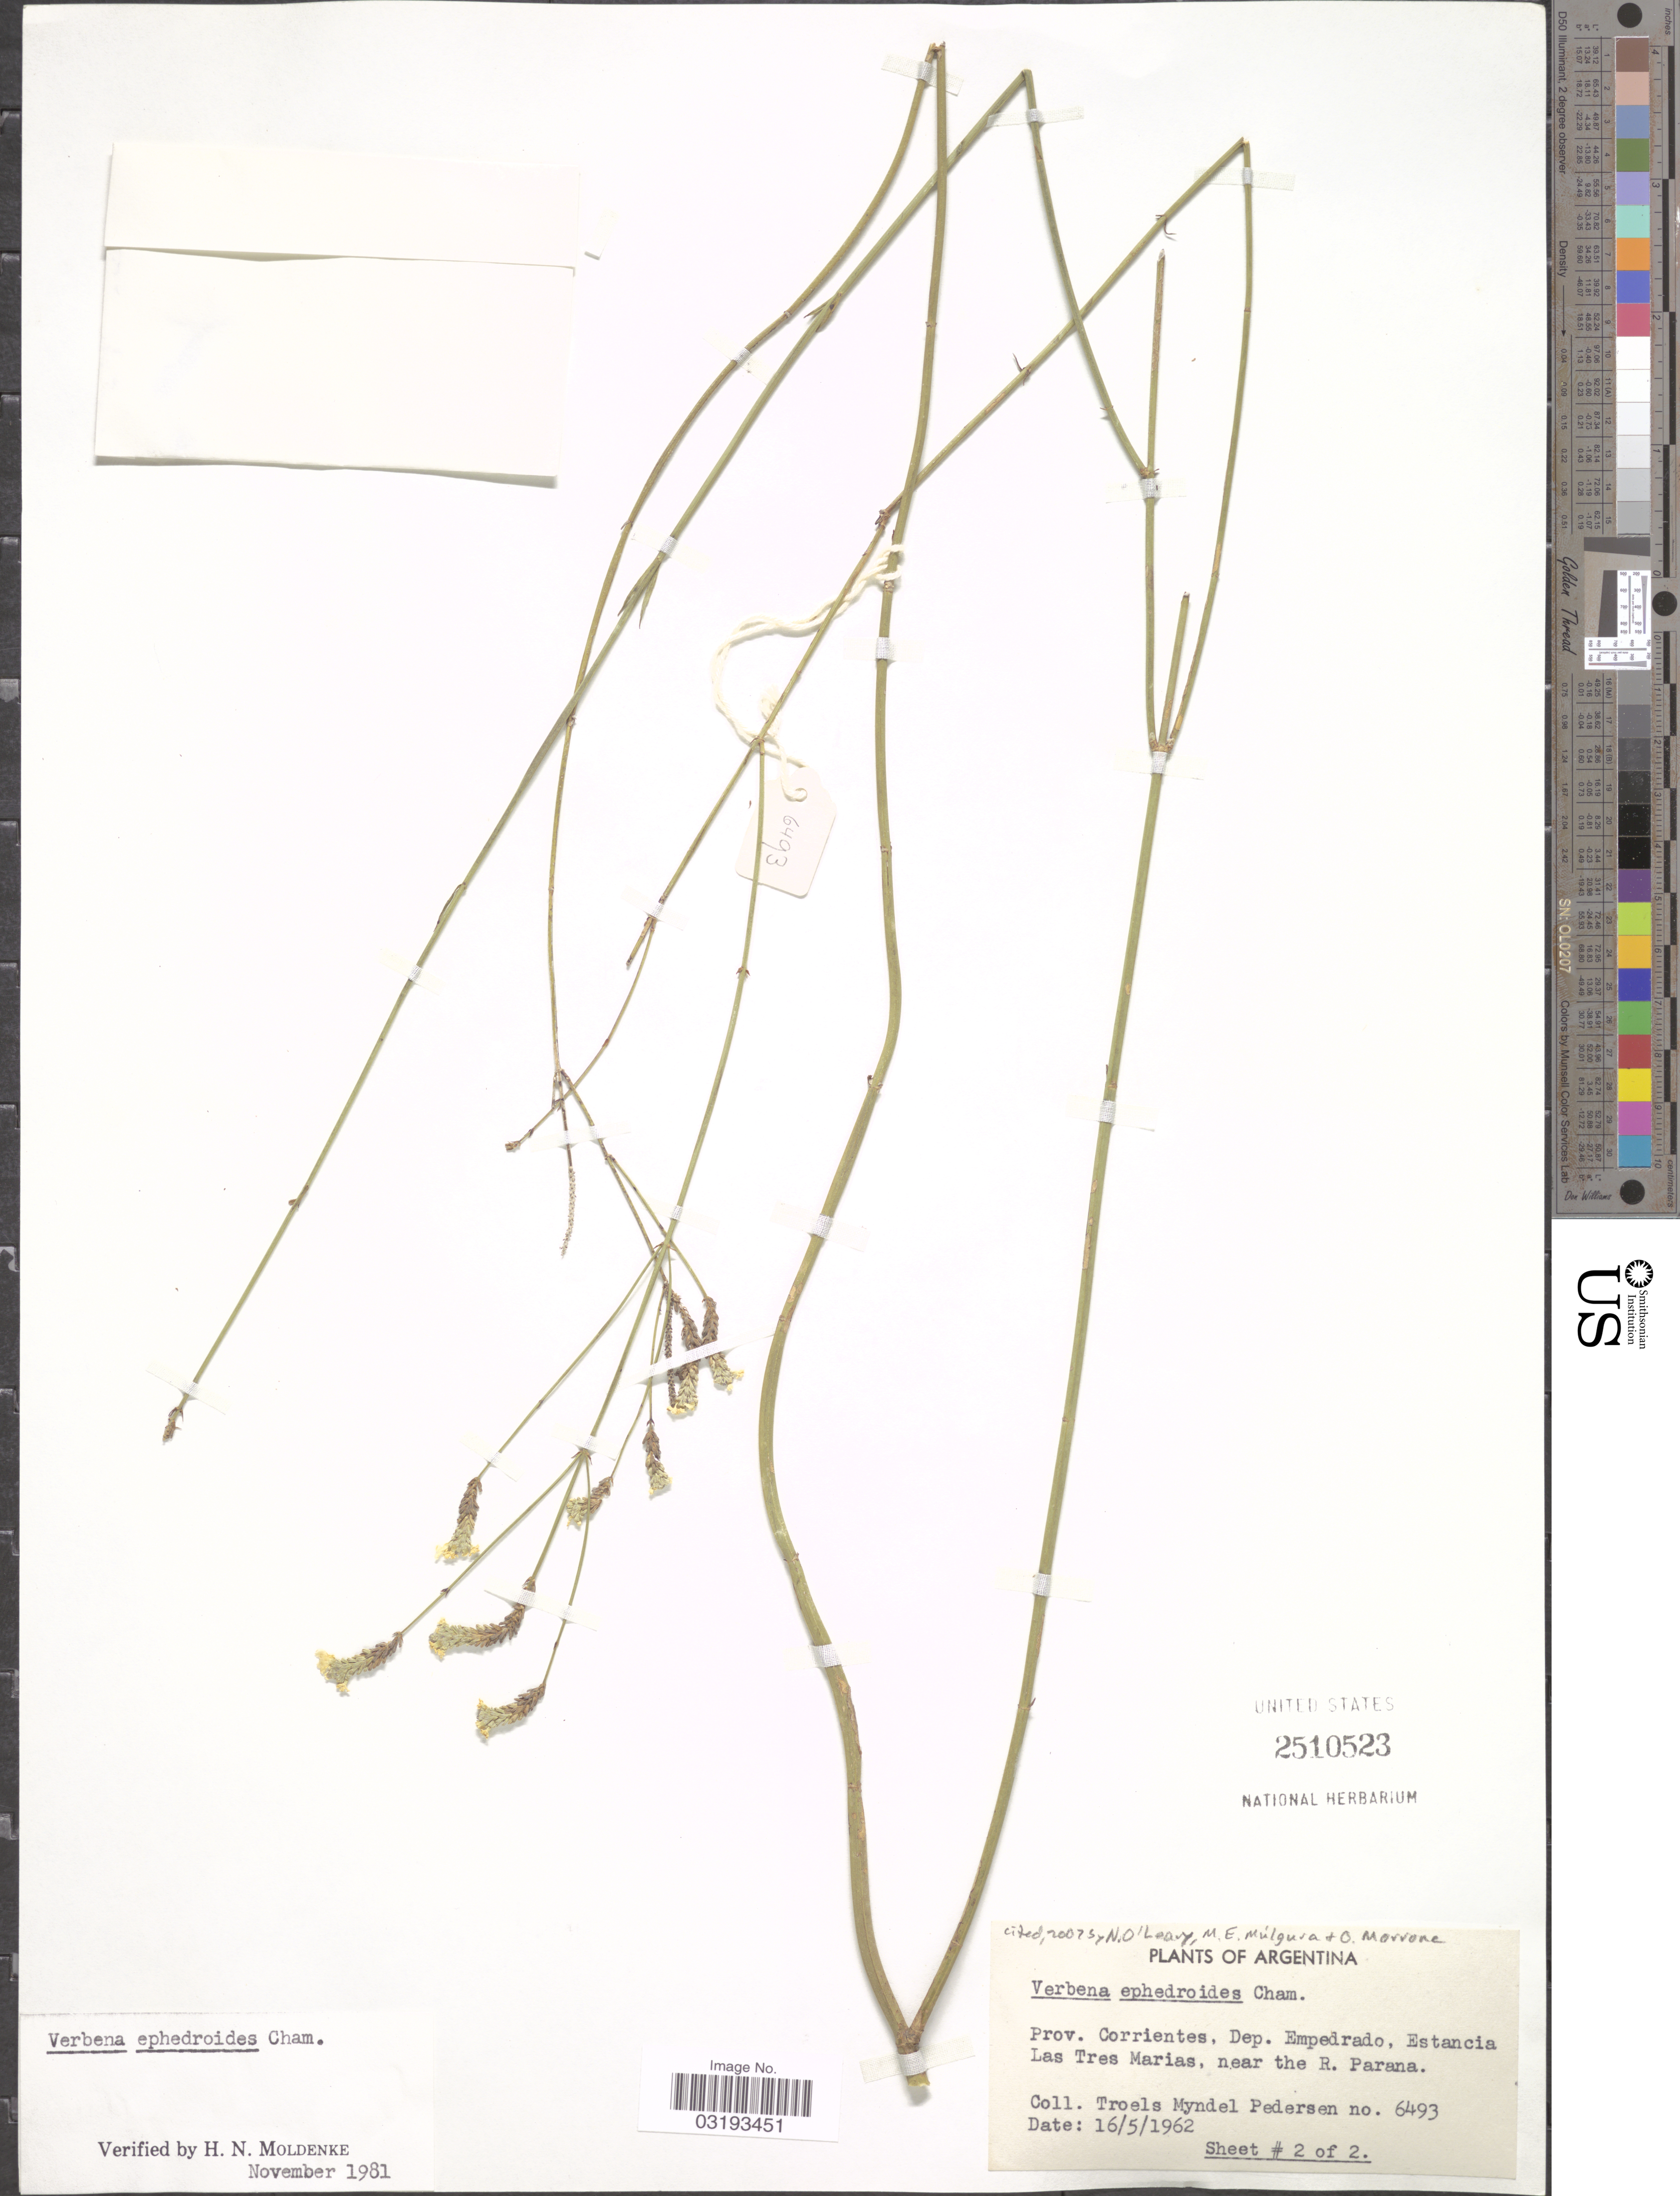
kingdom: Plantae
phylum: Tracheophyta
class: Magnoliopsida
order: Lamiales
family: Verbenaceae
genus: Verbena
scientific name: Verbena ephedroides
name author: Cham.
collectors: T. Pederson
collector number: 6493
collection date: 1962-05-16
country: Argentina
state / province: Corrientes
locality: Dep. Empedrado, Estancia Las Tres Marias, near the R. Parana.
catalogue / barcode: US 2510523